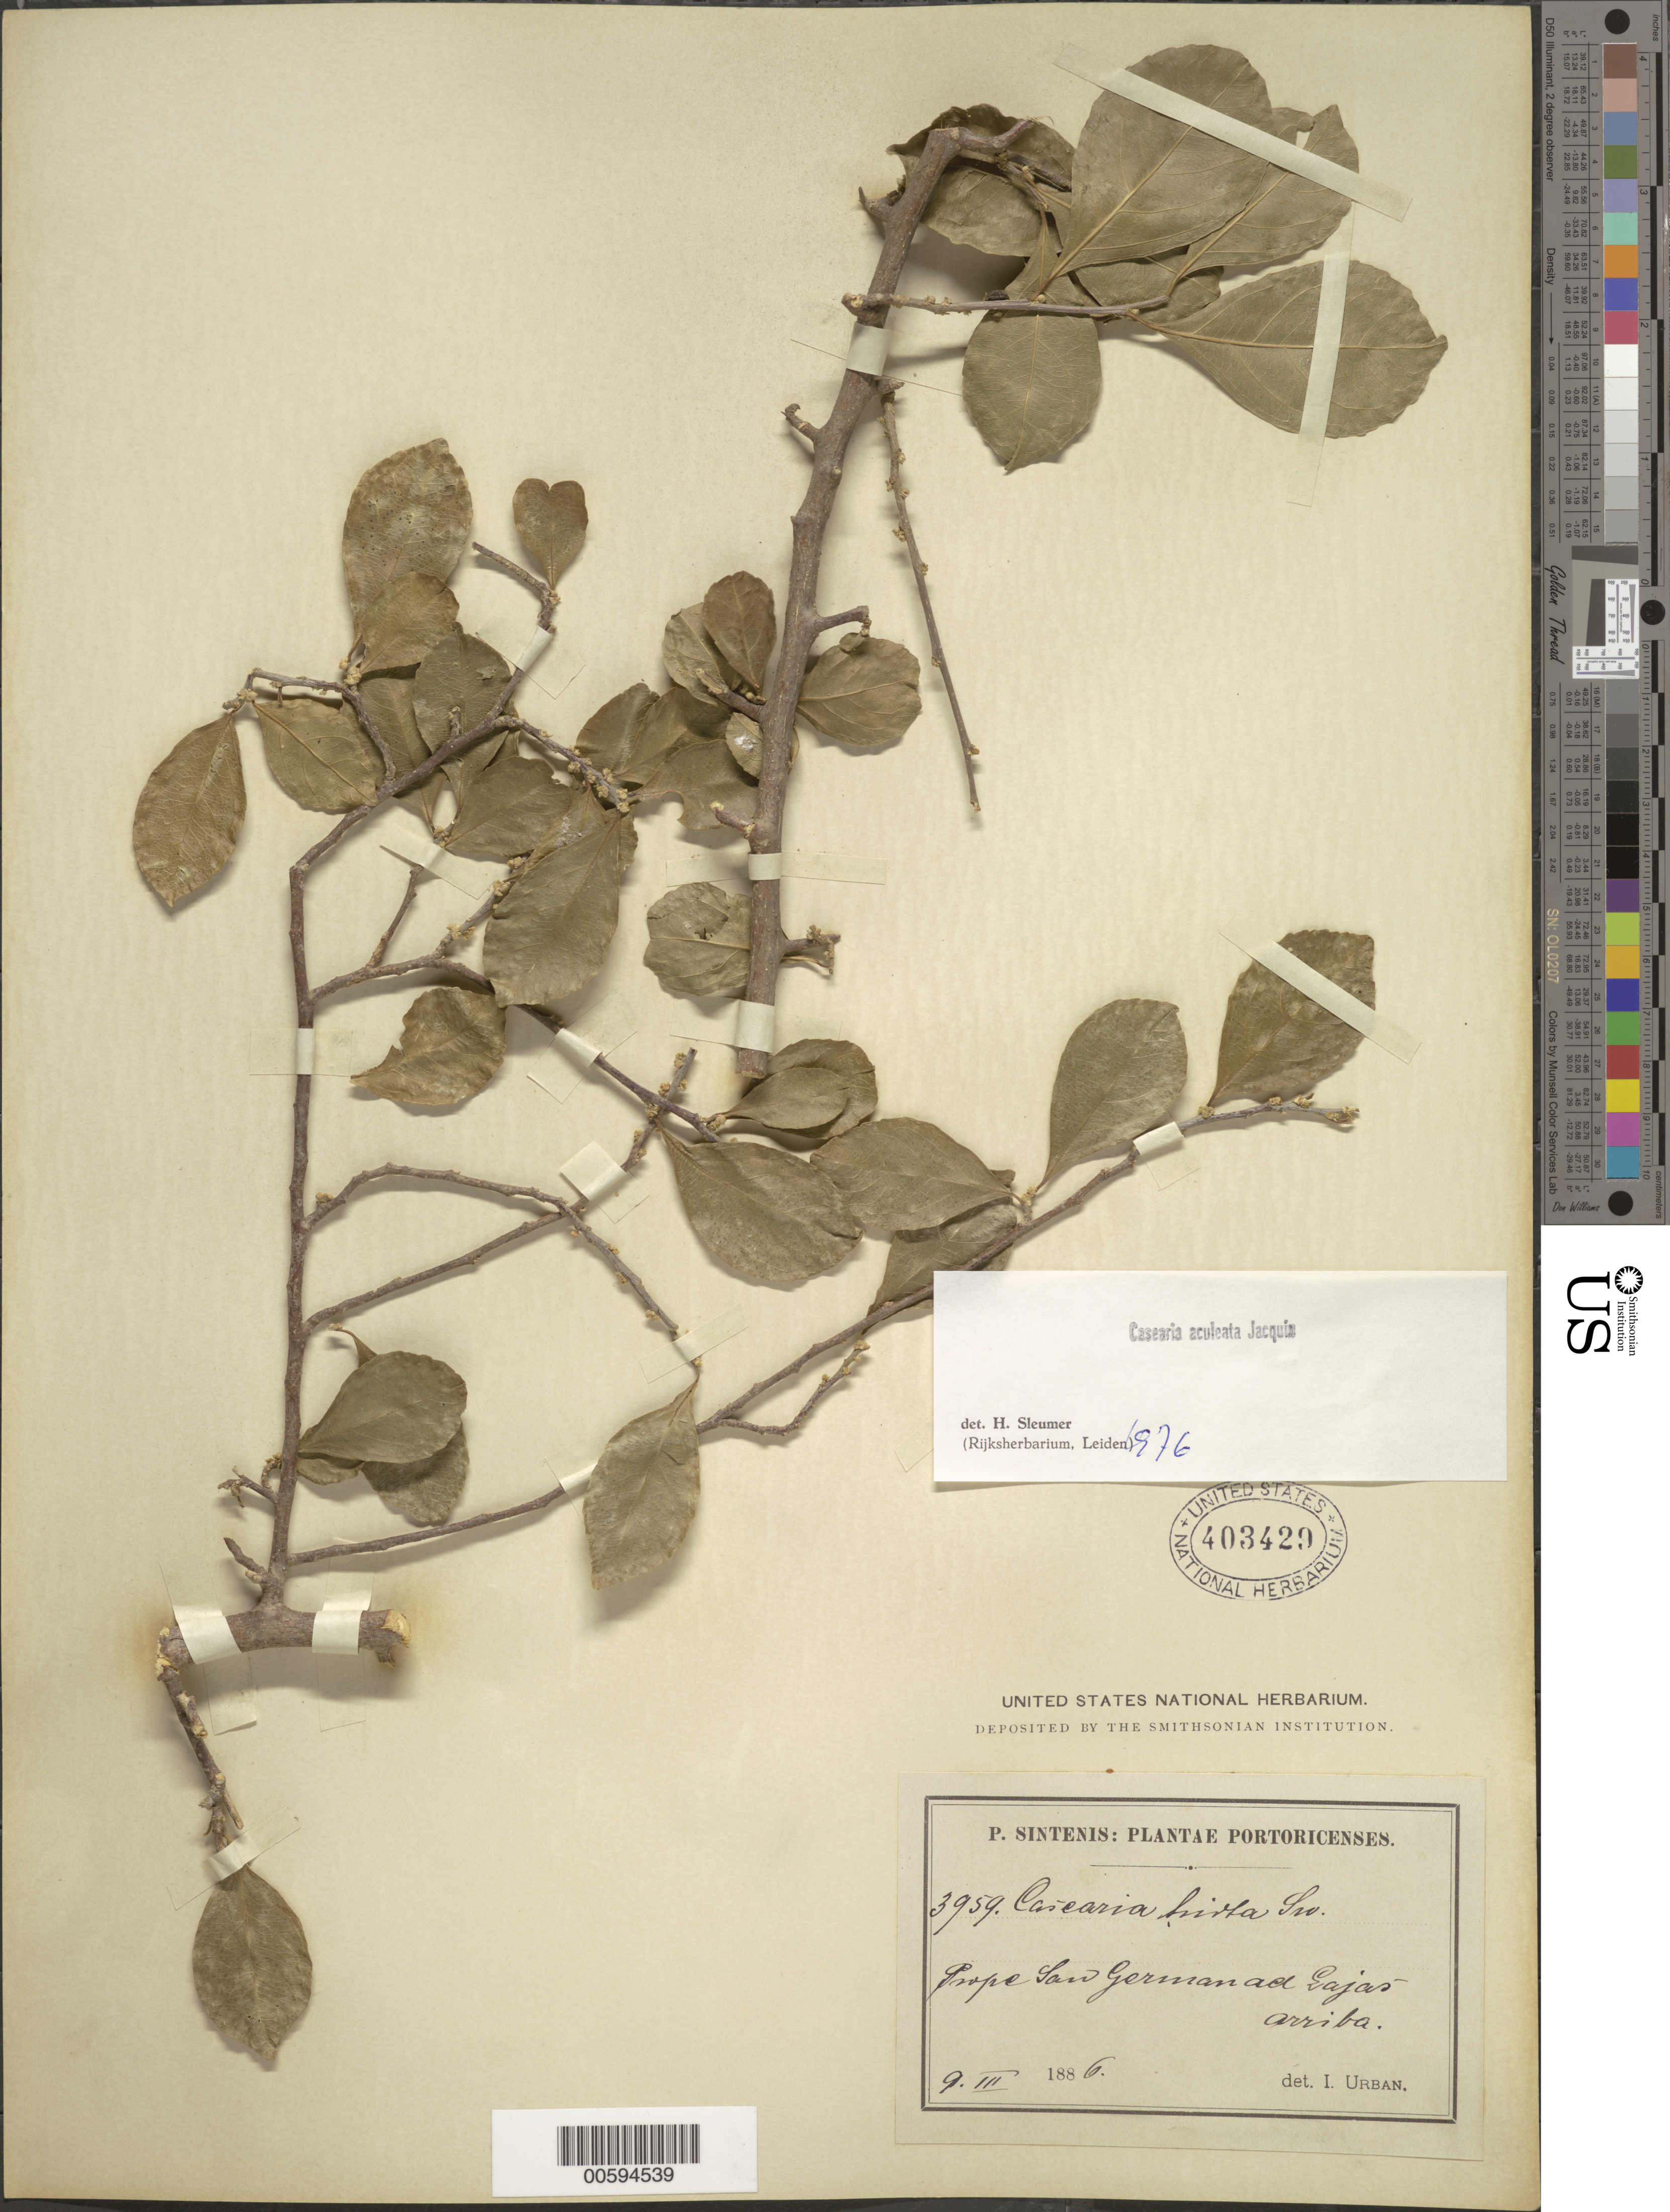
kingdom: Plantae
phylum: Tracheophyta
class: Magnoliopsida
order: Malpighiales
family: Salicaceae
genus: Casearia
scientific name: Casearia aculeata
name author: Jacq.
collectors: P. Sintenis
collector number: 3959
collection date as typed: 09 Mar 1886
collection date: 1886-03-09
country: Puerto Rico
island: Greater Antilles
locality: Prope San German ad Lajas-arriba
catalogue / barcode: US 403429